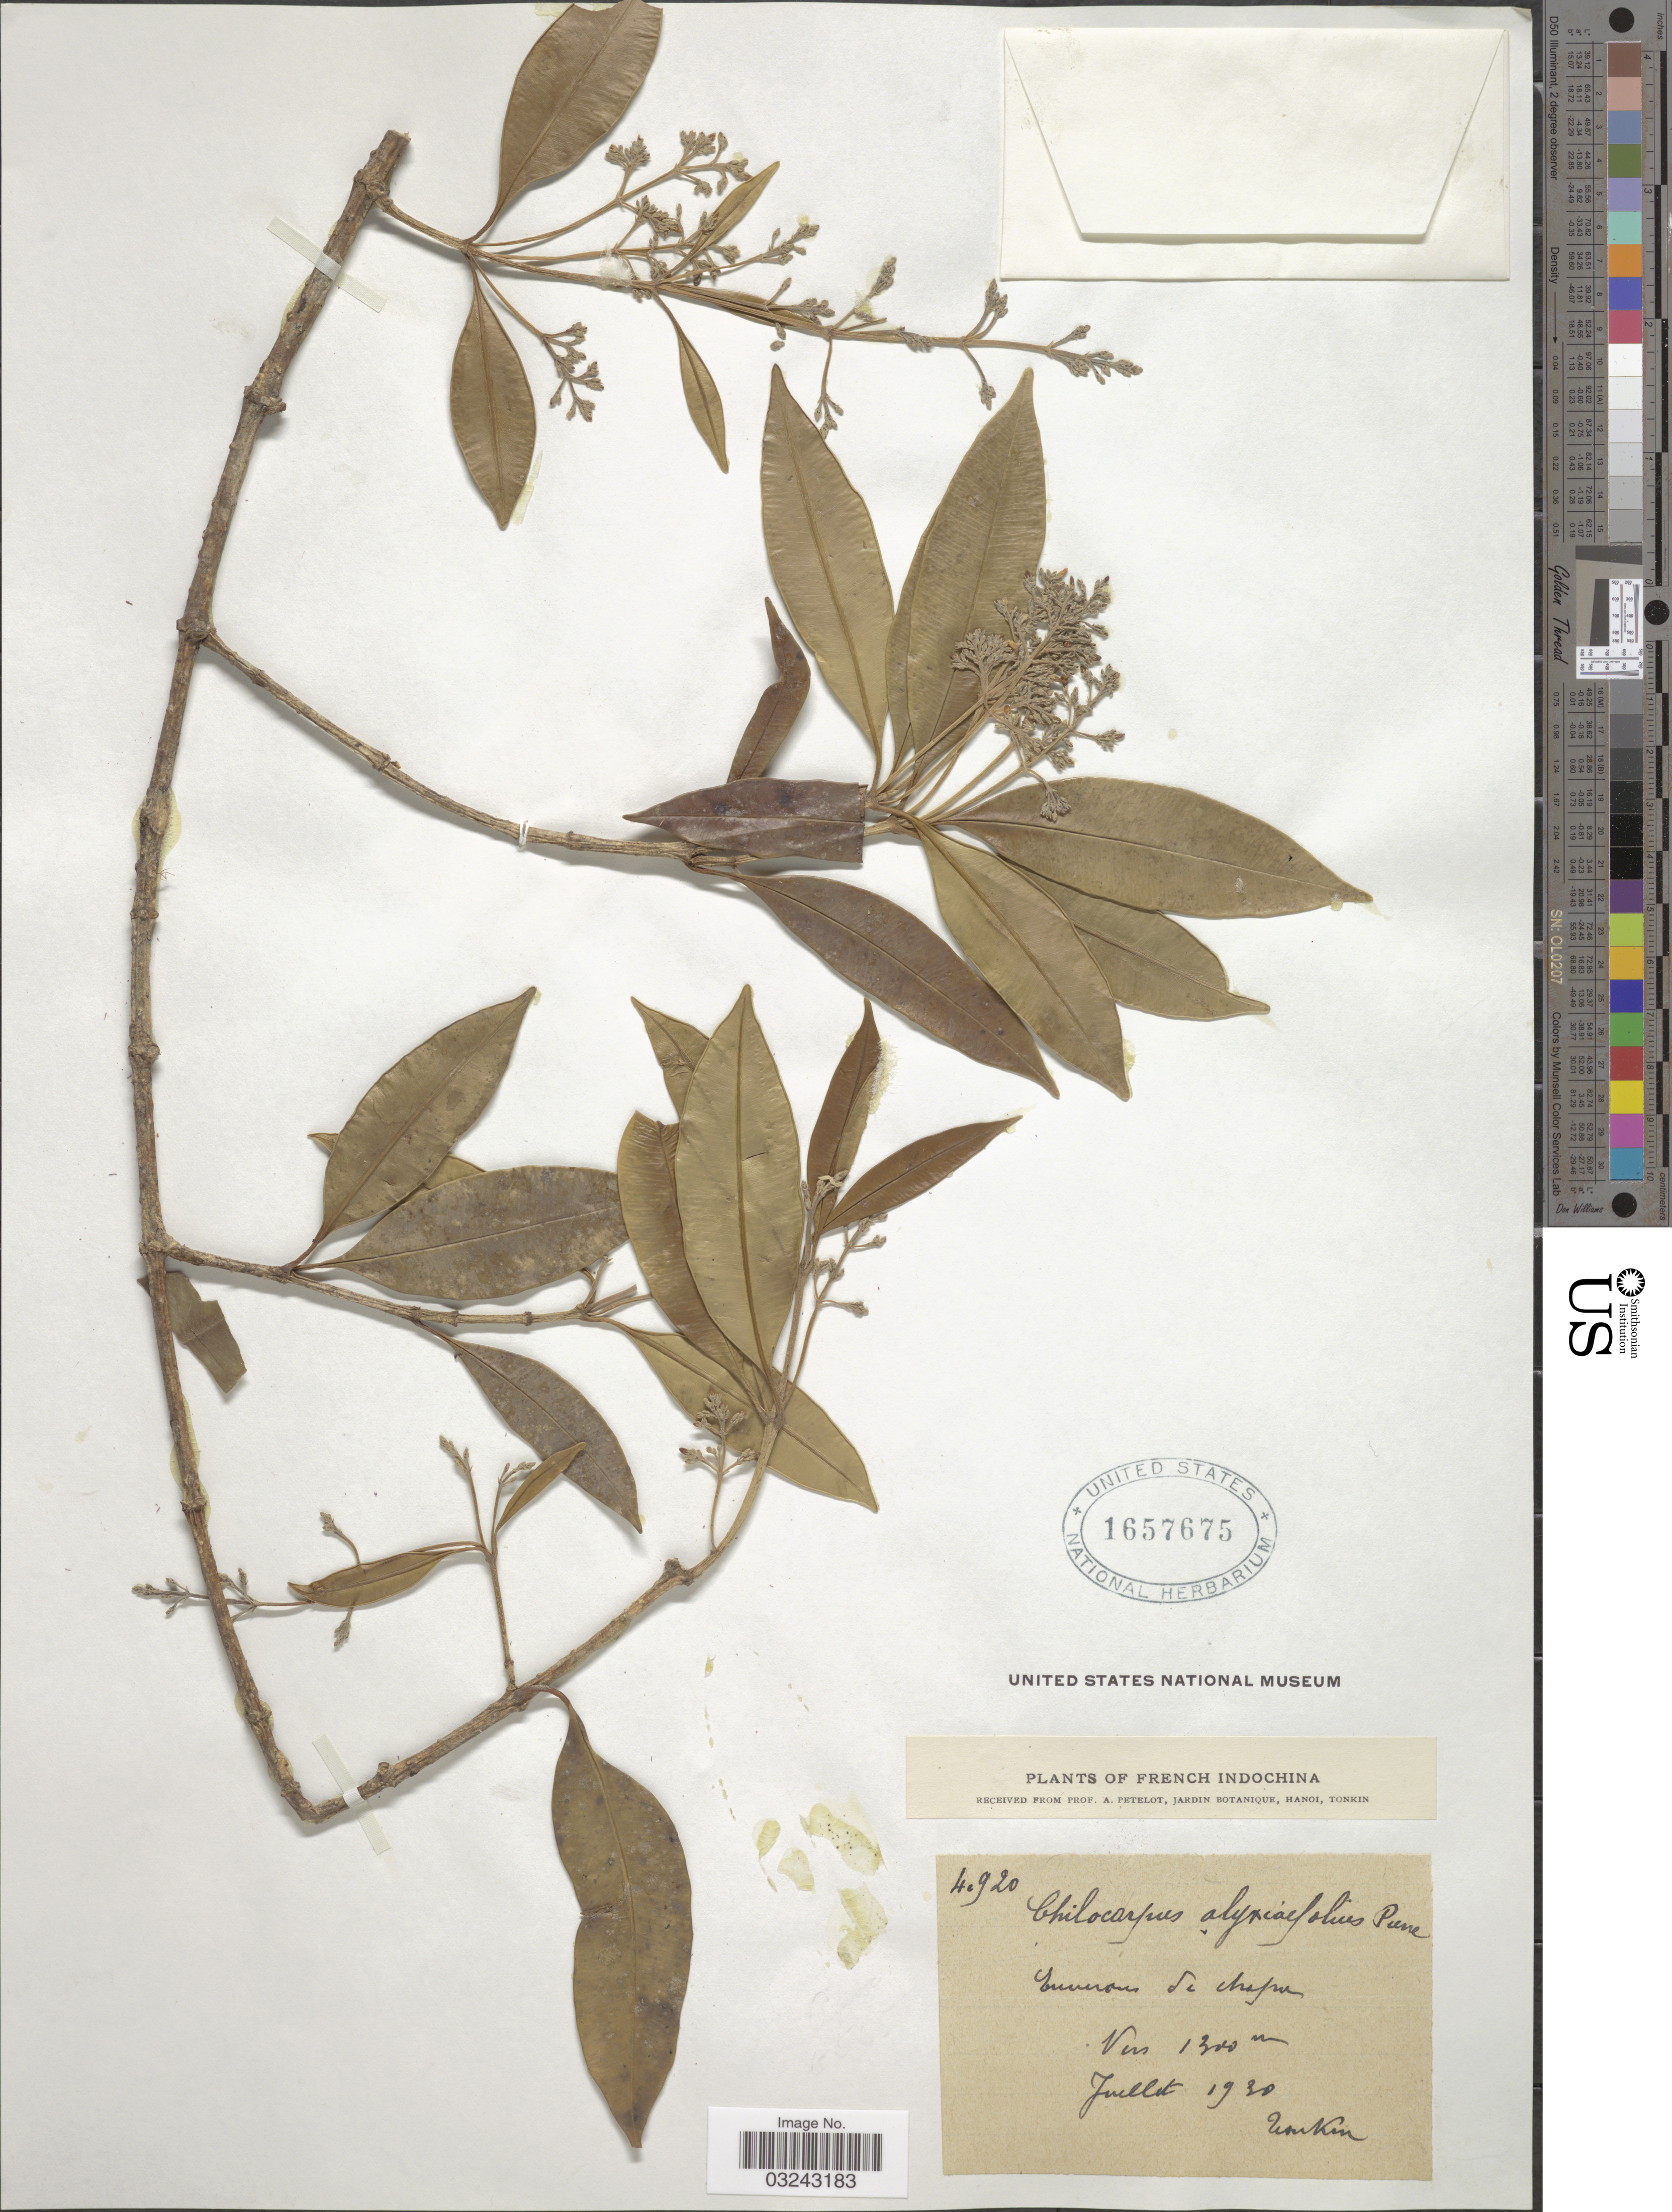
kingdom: Plantae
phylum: Tracheophyta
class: Magnoliopsida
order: Gentianales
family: Apocynaceae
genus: Chilocarpus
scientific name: Chilocarpus denudatus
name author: Blume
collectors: P. A. Pételot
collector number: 40920*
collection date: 1930-07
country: Vietnam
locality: French IndoChina, Environs de chapa.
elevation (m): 1300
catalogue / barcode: US 1657675